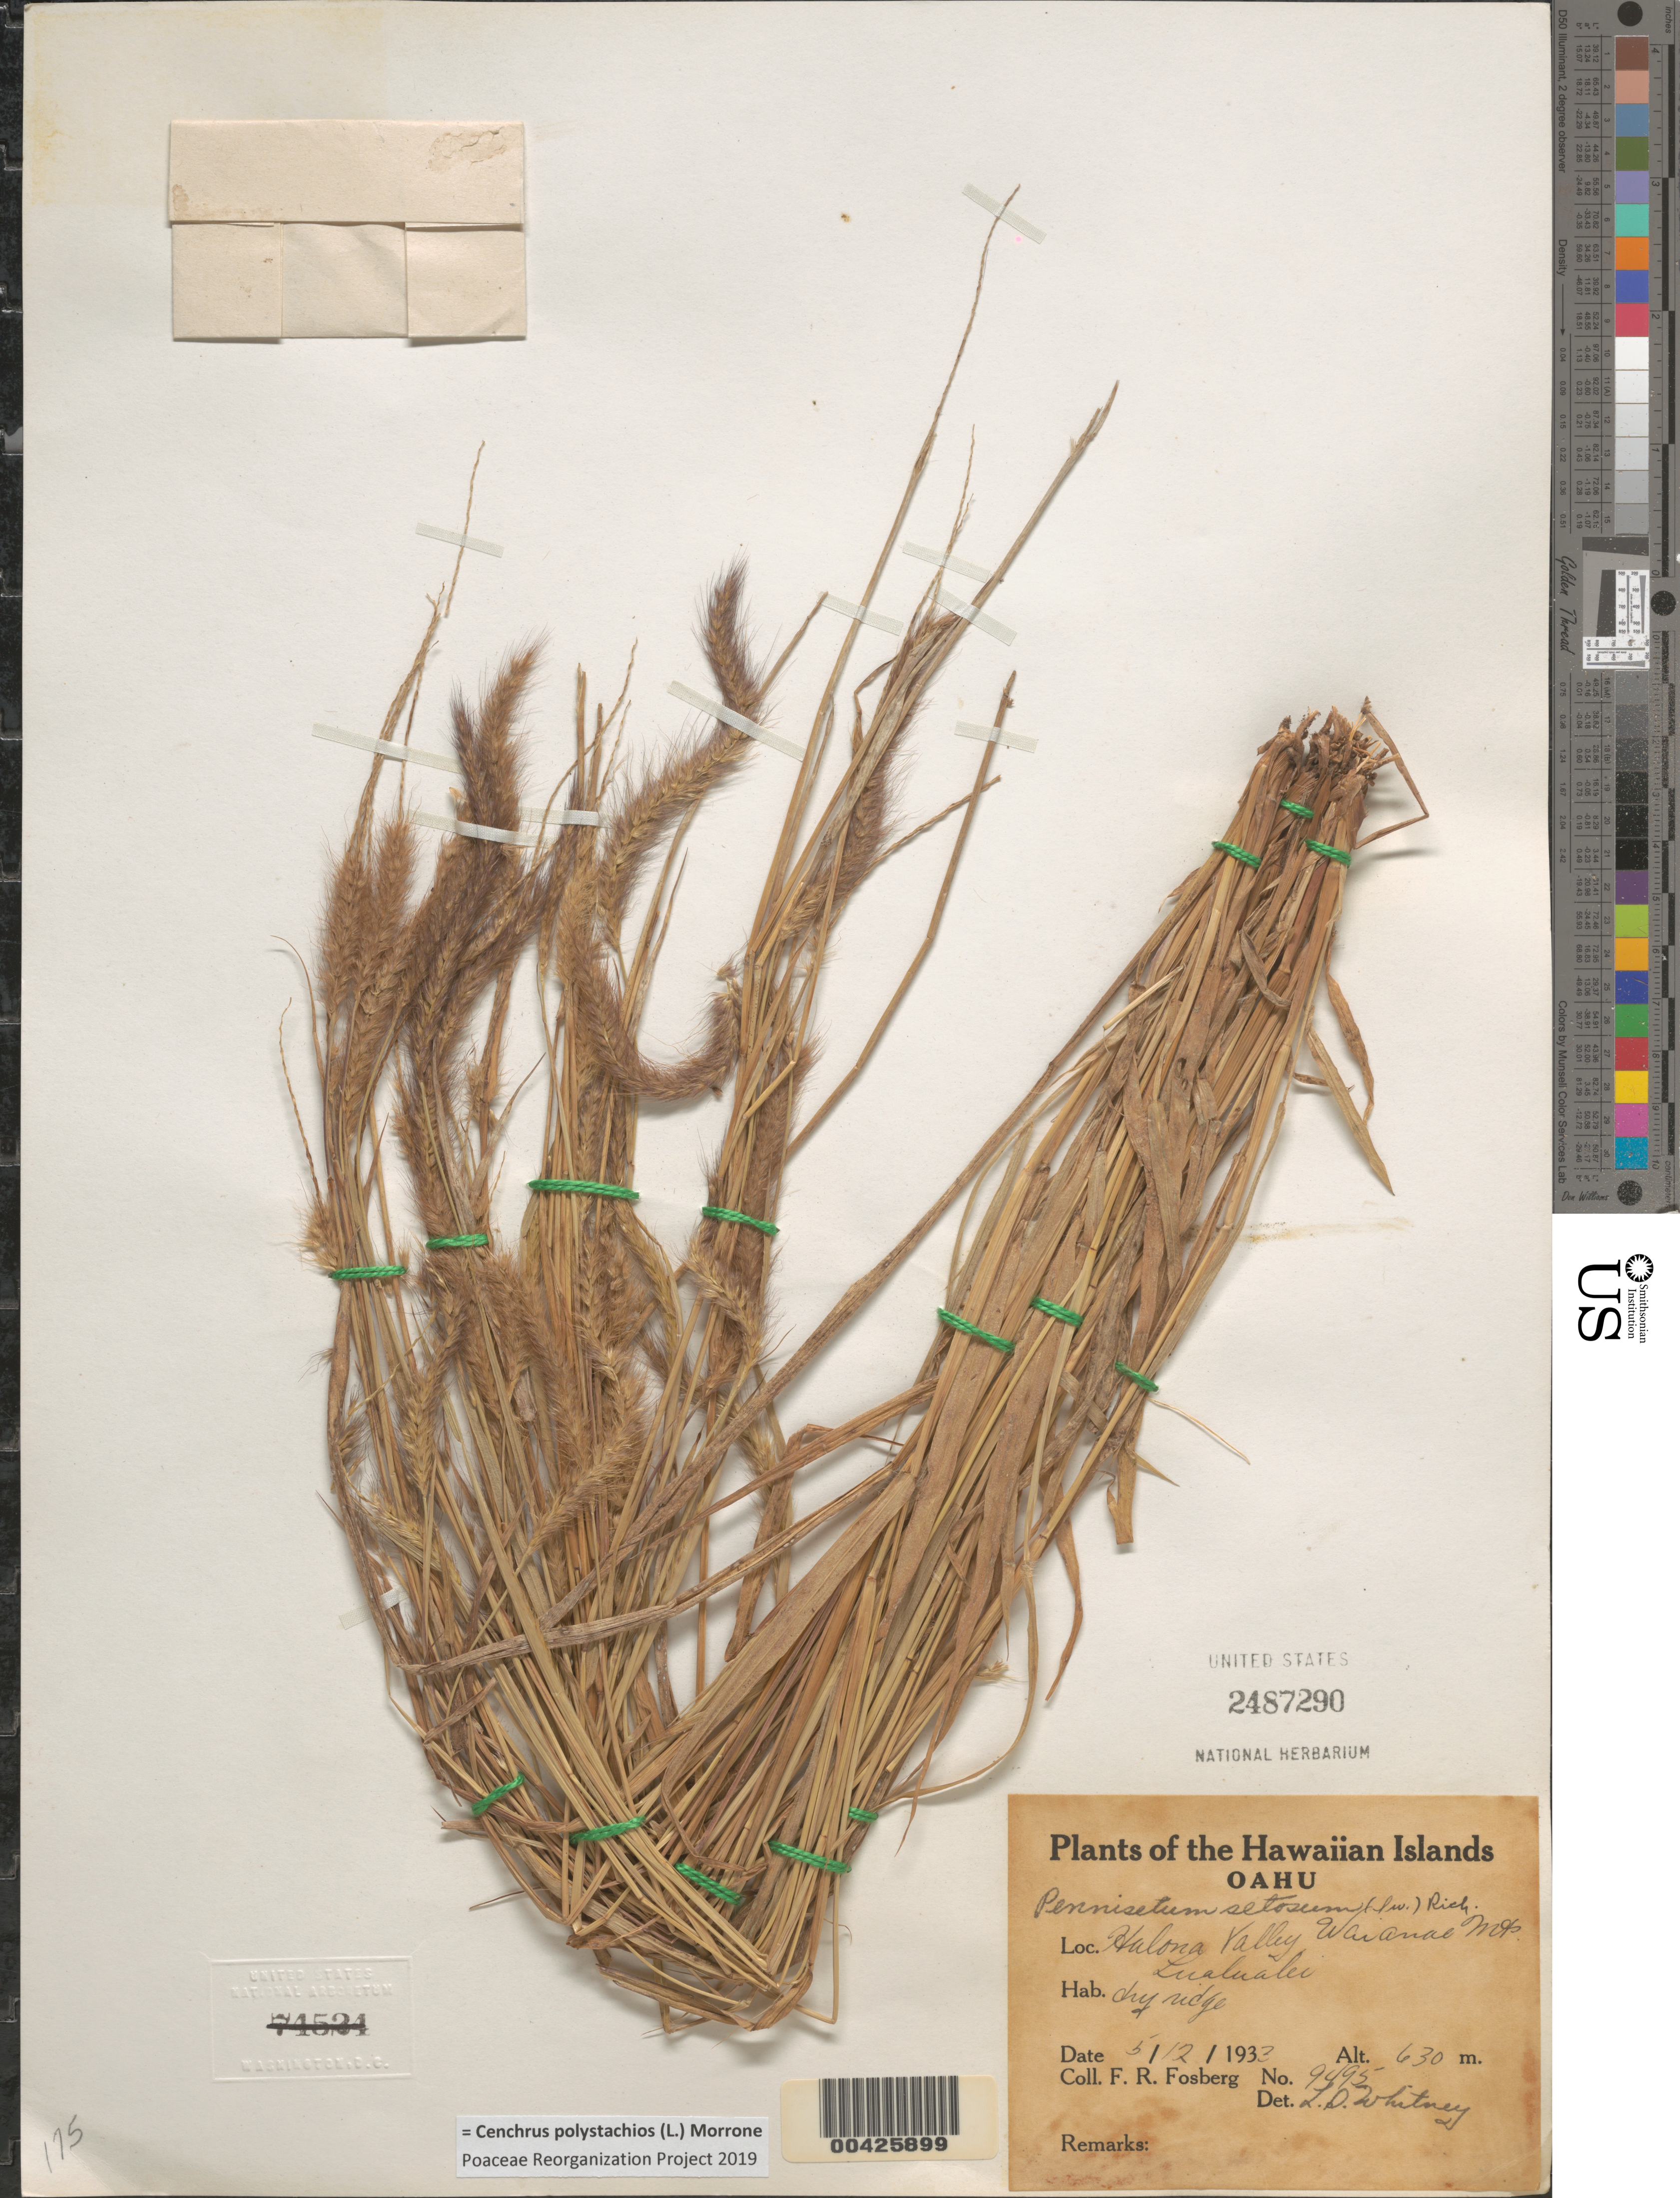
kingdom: Plantae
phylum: Tracheophyta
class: Liliopsida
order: Poales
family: Poaceae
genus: Cenchrus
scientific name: Cenchrus polystachios subsp. setosus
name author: (Sw.) P.M. Peterson & Y. Herrera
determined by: Wagner, W. L., (BOT), Smithsonian Institution - National Museum of Natural History (UNITED STATES)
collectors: F. R. Fosberg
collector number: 9495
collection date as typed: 12 May 1933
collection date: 1933-05-12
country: United States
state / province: Hawaii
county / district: Honolulu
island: Oahu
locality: Halona Valley, Waianae Mountains, Lualualei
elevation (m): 630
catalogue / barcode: US 2487290